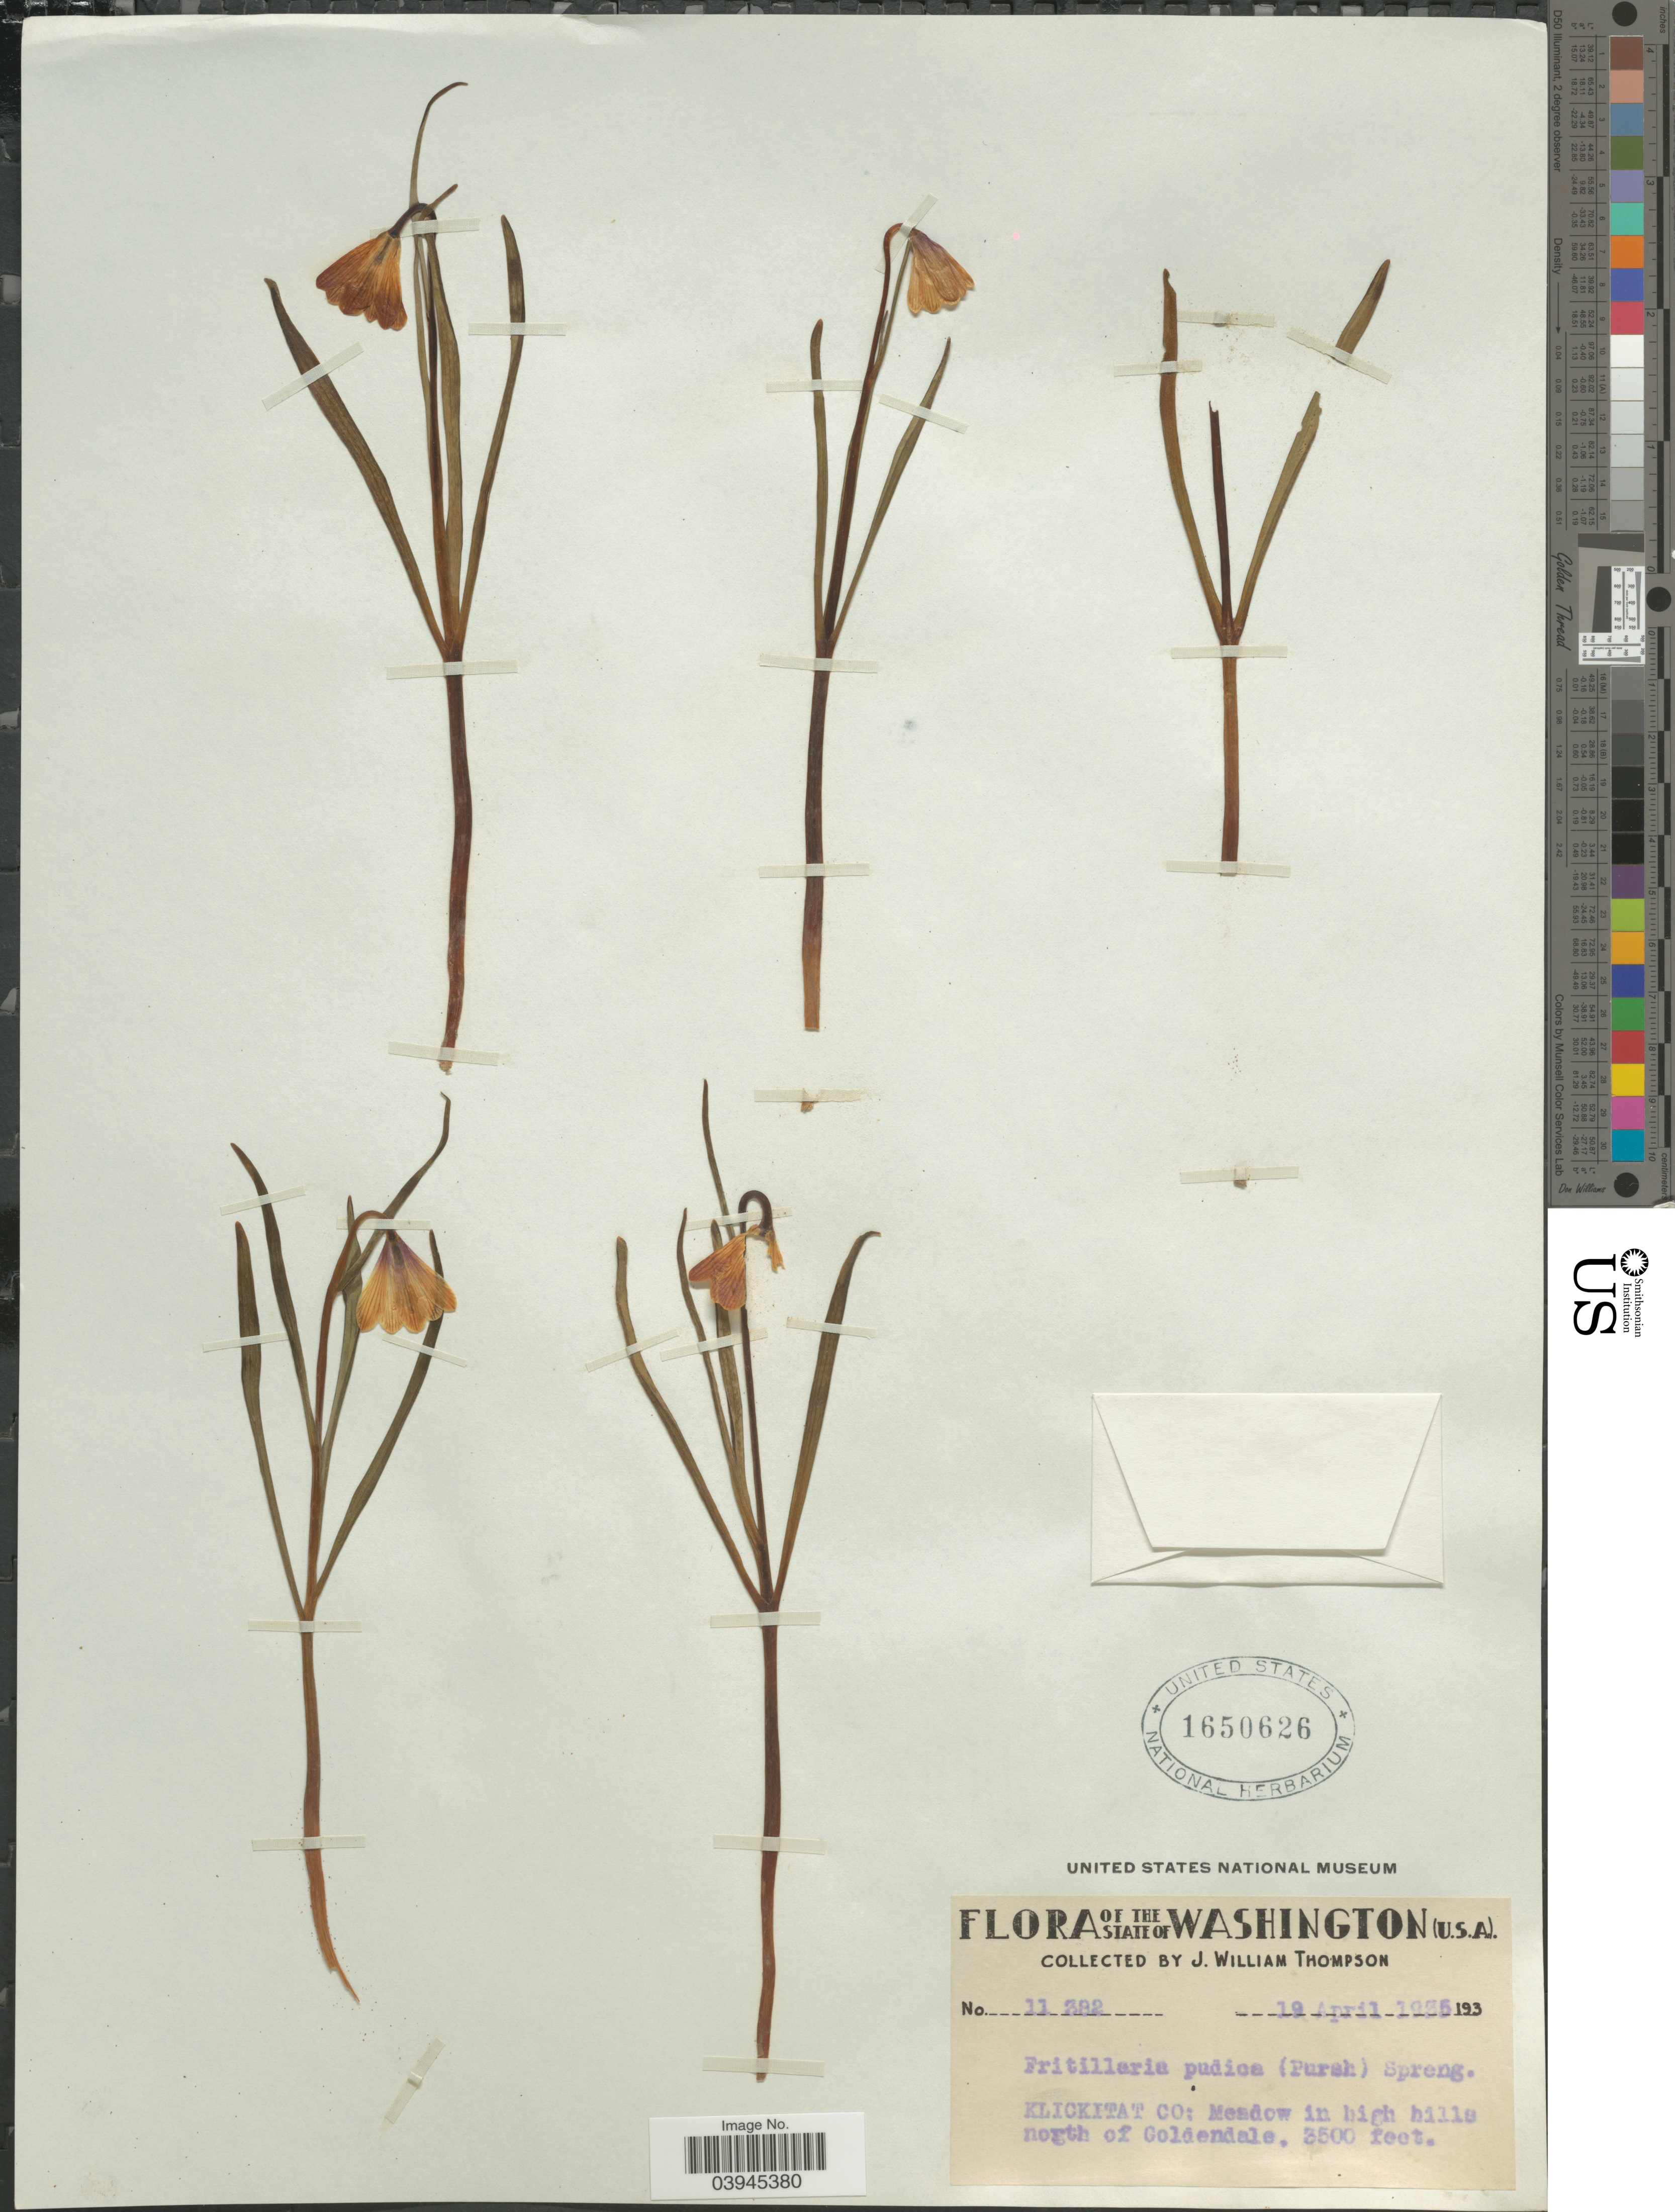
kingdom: Plantae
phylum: Tracheophyta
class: Liliopsida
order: Liliales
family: Liliaceae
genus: Fritillaria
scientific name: Fritillaria pudica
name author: (Pursh) Spreng.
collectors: J. W. Thompson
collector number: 11382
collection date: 1935-04-19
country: United States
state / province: Washington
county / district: Klickitat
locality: Klickitat Co: Meadow in high hills north of Goldendale.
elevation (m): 1067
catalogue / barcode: US 1650626